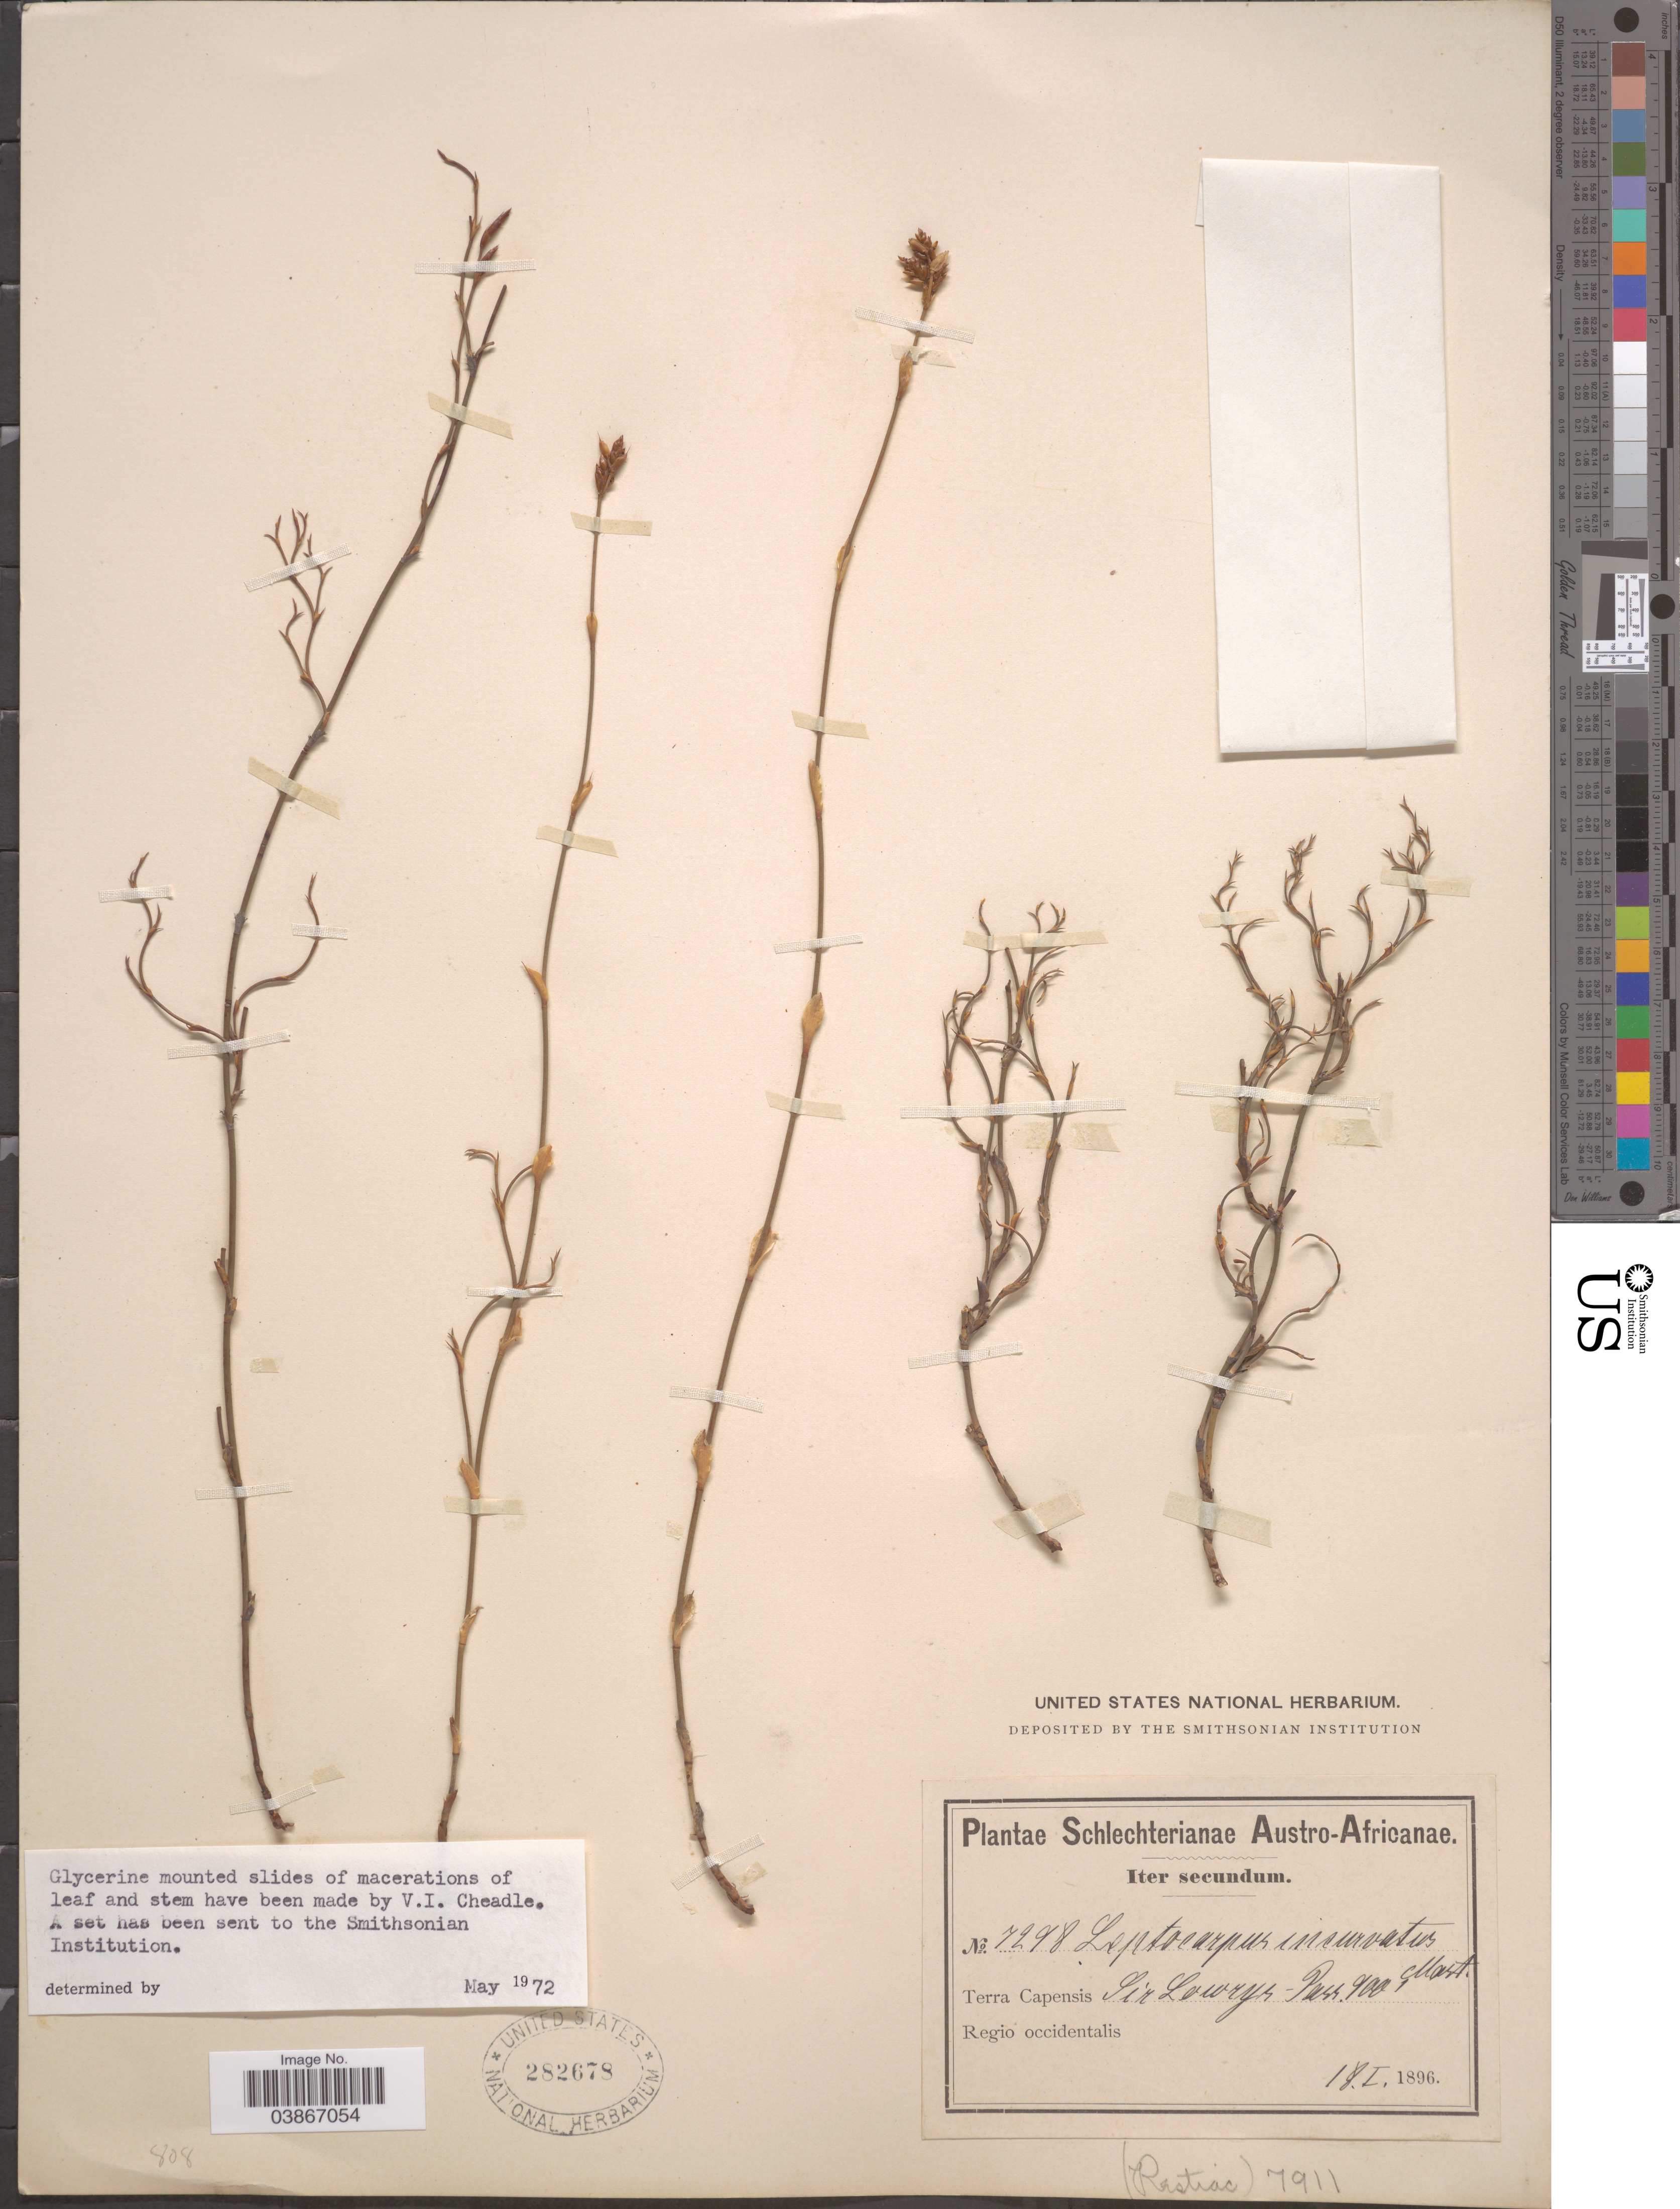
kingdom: Plantae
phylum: Tracheophyta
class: Liliopsida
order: Poales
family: Restionaceae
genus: Leptocarpus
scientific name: Leptocarpus incurvatus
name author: (Thunb.) Mast.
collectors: Schlechter, --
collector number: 7298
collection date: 1896-01-18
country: South Africa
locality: Austro-Africanae. Terra Capensis Sir Lowrys-Pass.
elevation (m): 274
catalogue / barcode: US 282678